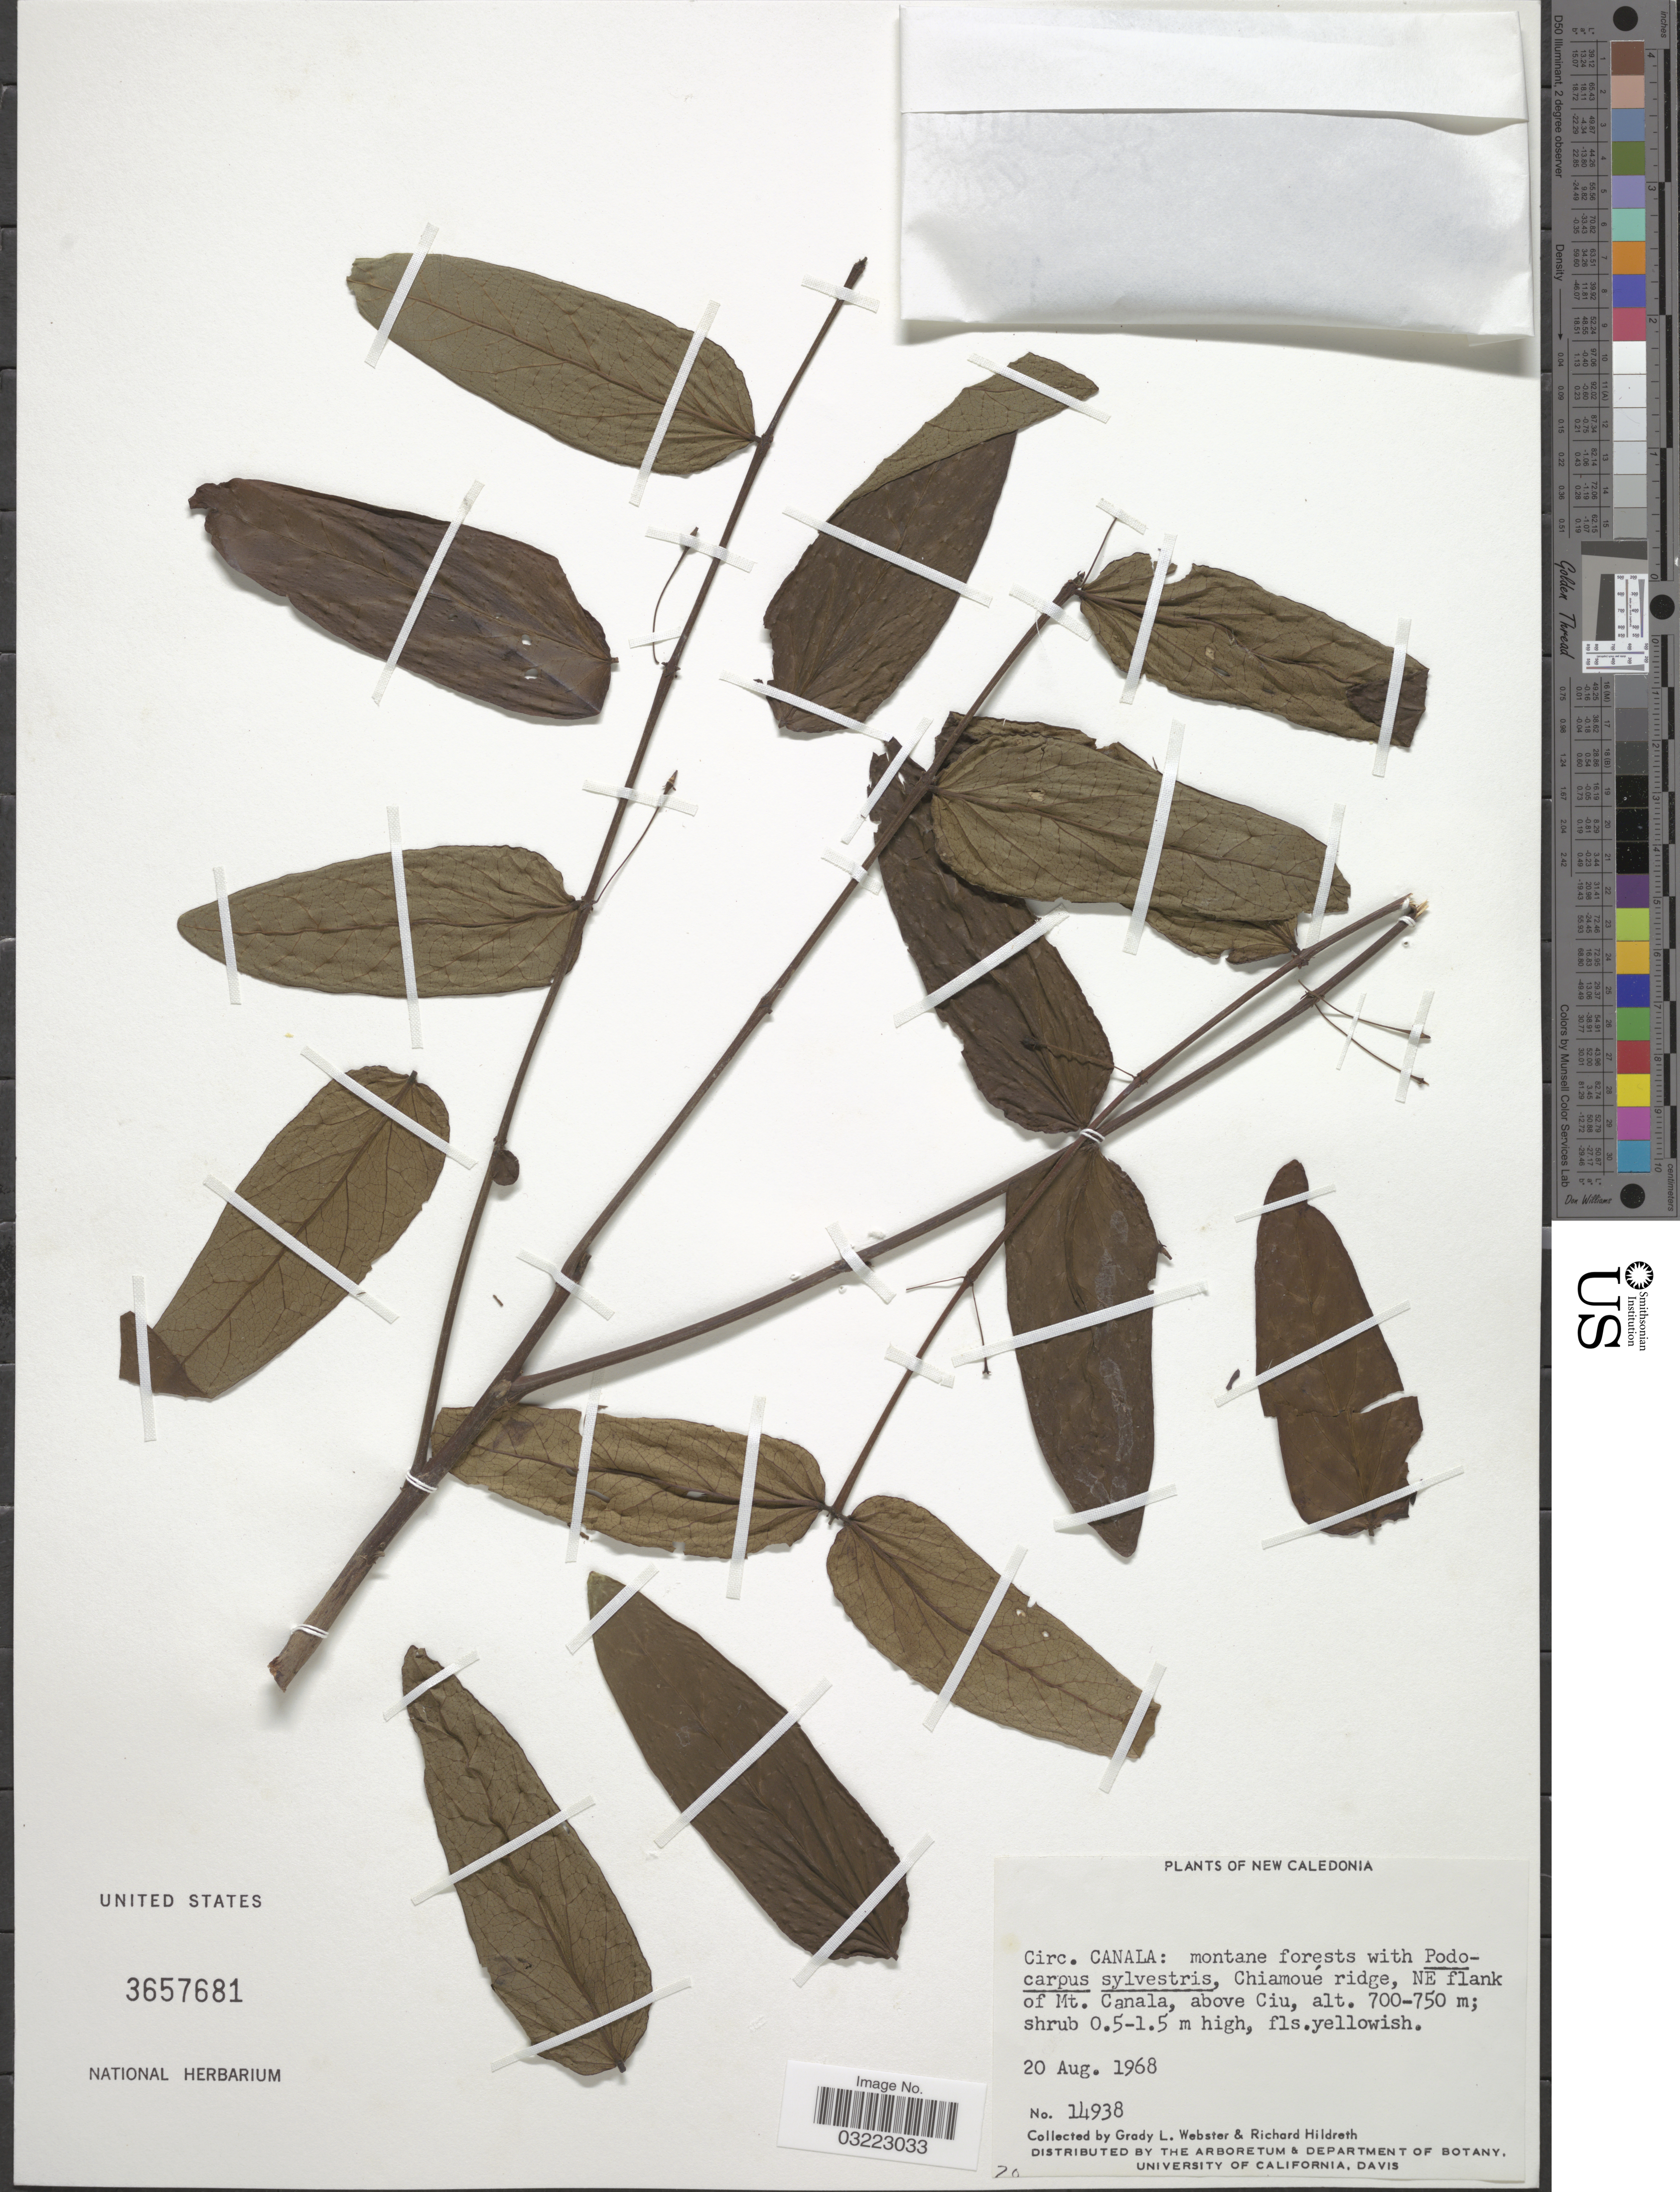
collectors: G. L. Webster & R. Hildreth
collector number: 14938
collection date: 1968-08-20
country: New Caledonia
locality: Circ. Canala: montane forests, Chiamoué ridge, NE flank of Mt. Canala, above Ciu.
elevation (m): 700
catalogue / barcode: US 3657681